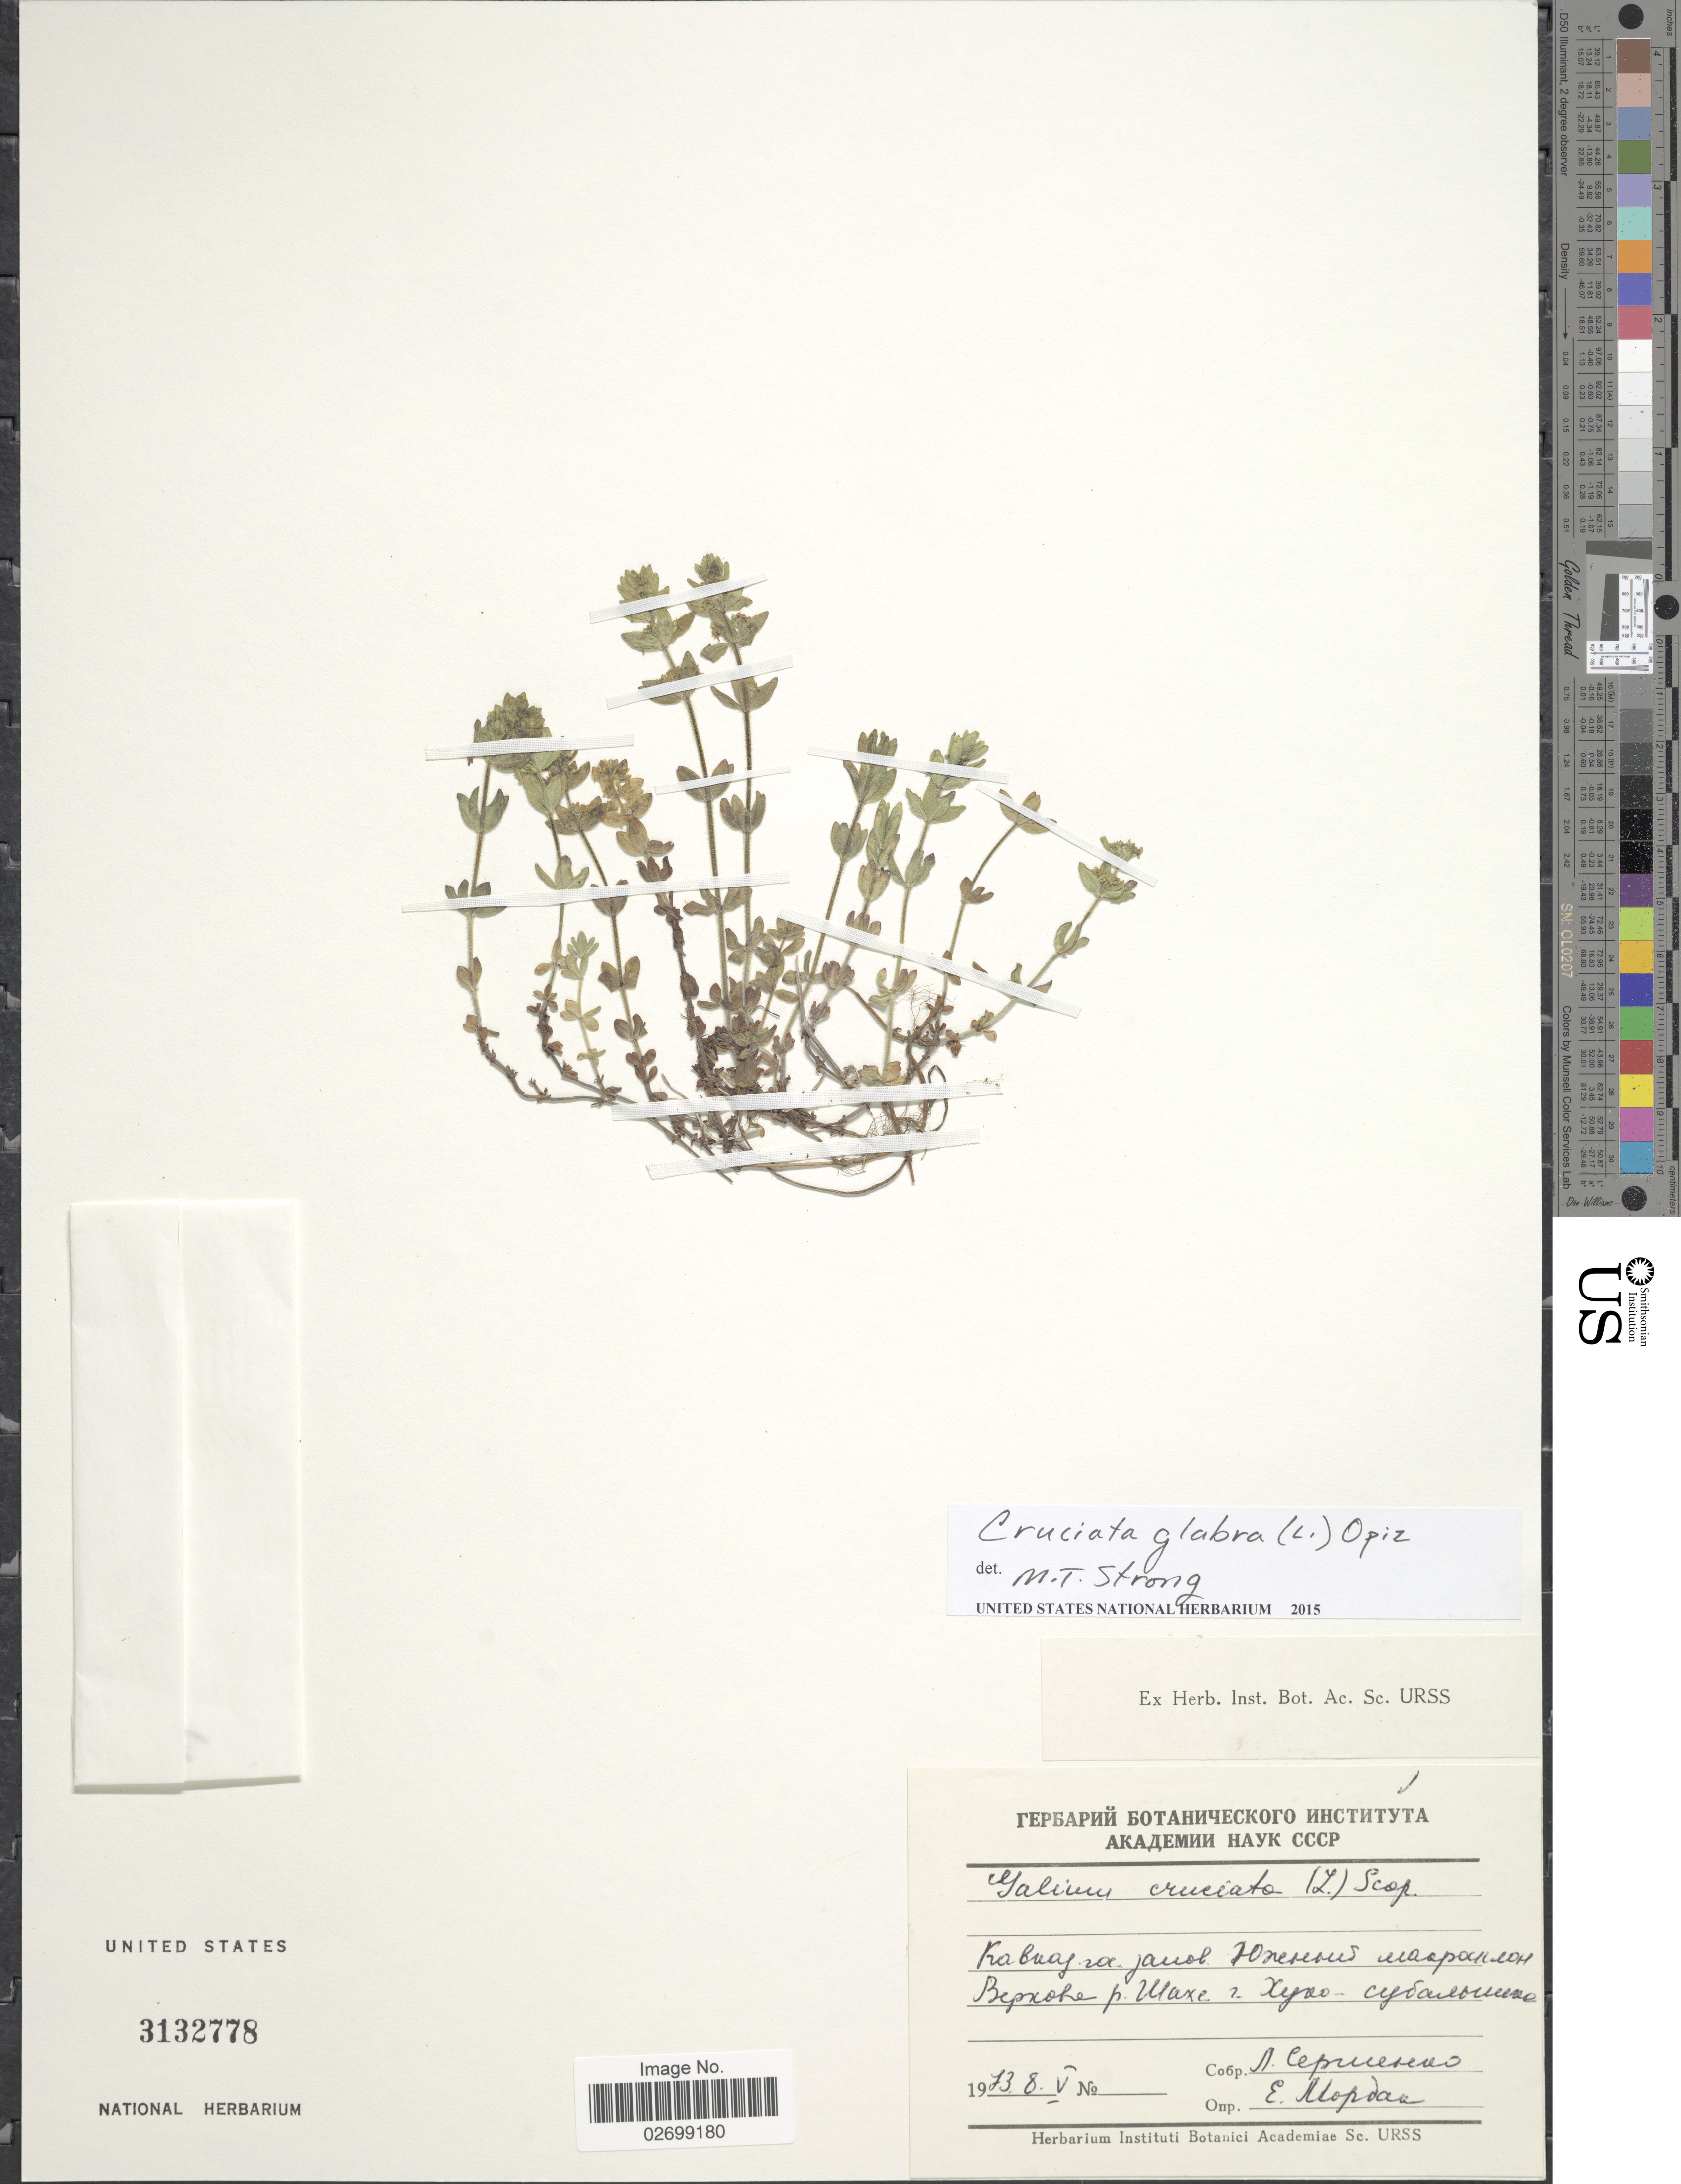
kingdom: Plantae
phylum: Tracheophyta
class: Magnoliopsida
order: Gentianales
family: Rubiaceae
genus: Cruciata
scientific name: Cruciata glabra subsp. glabra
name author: (L.) Opiz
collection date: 1973-05-08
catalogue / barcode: US 3132778